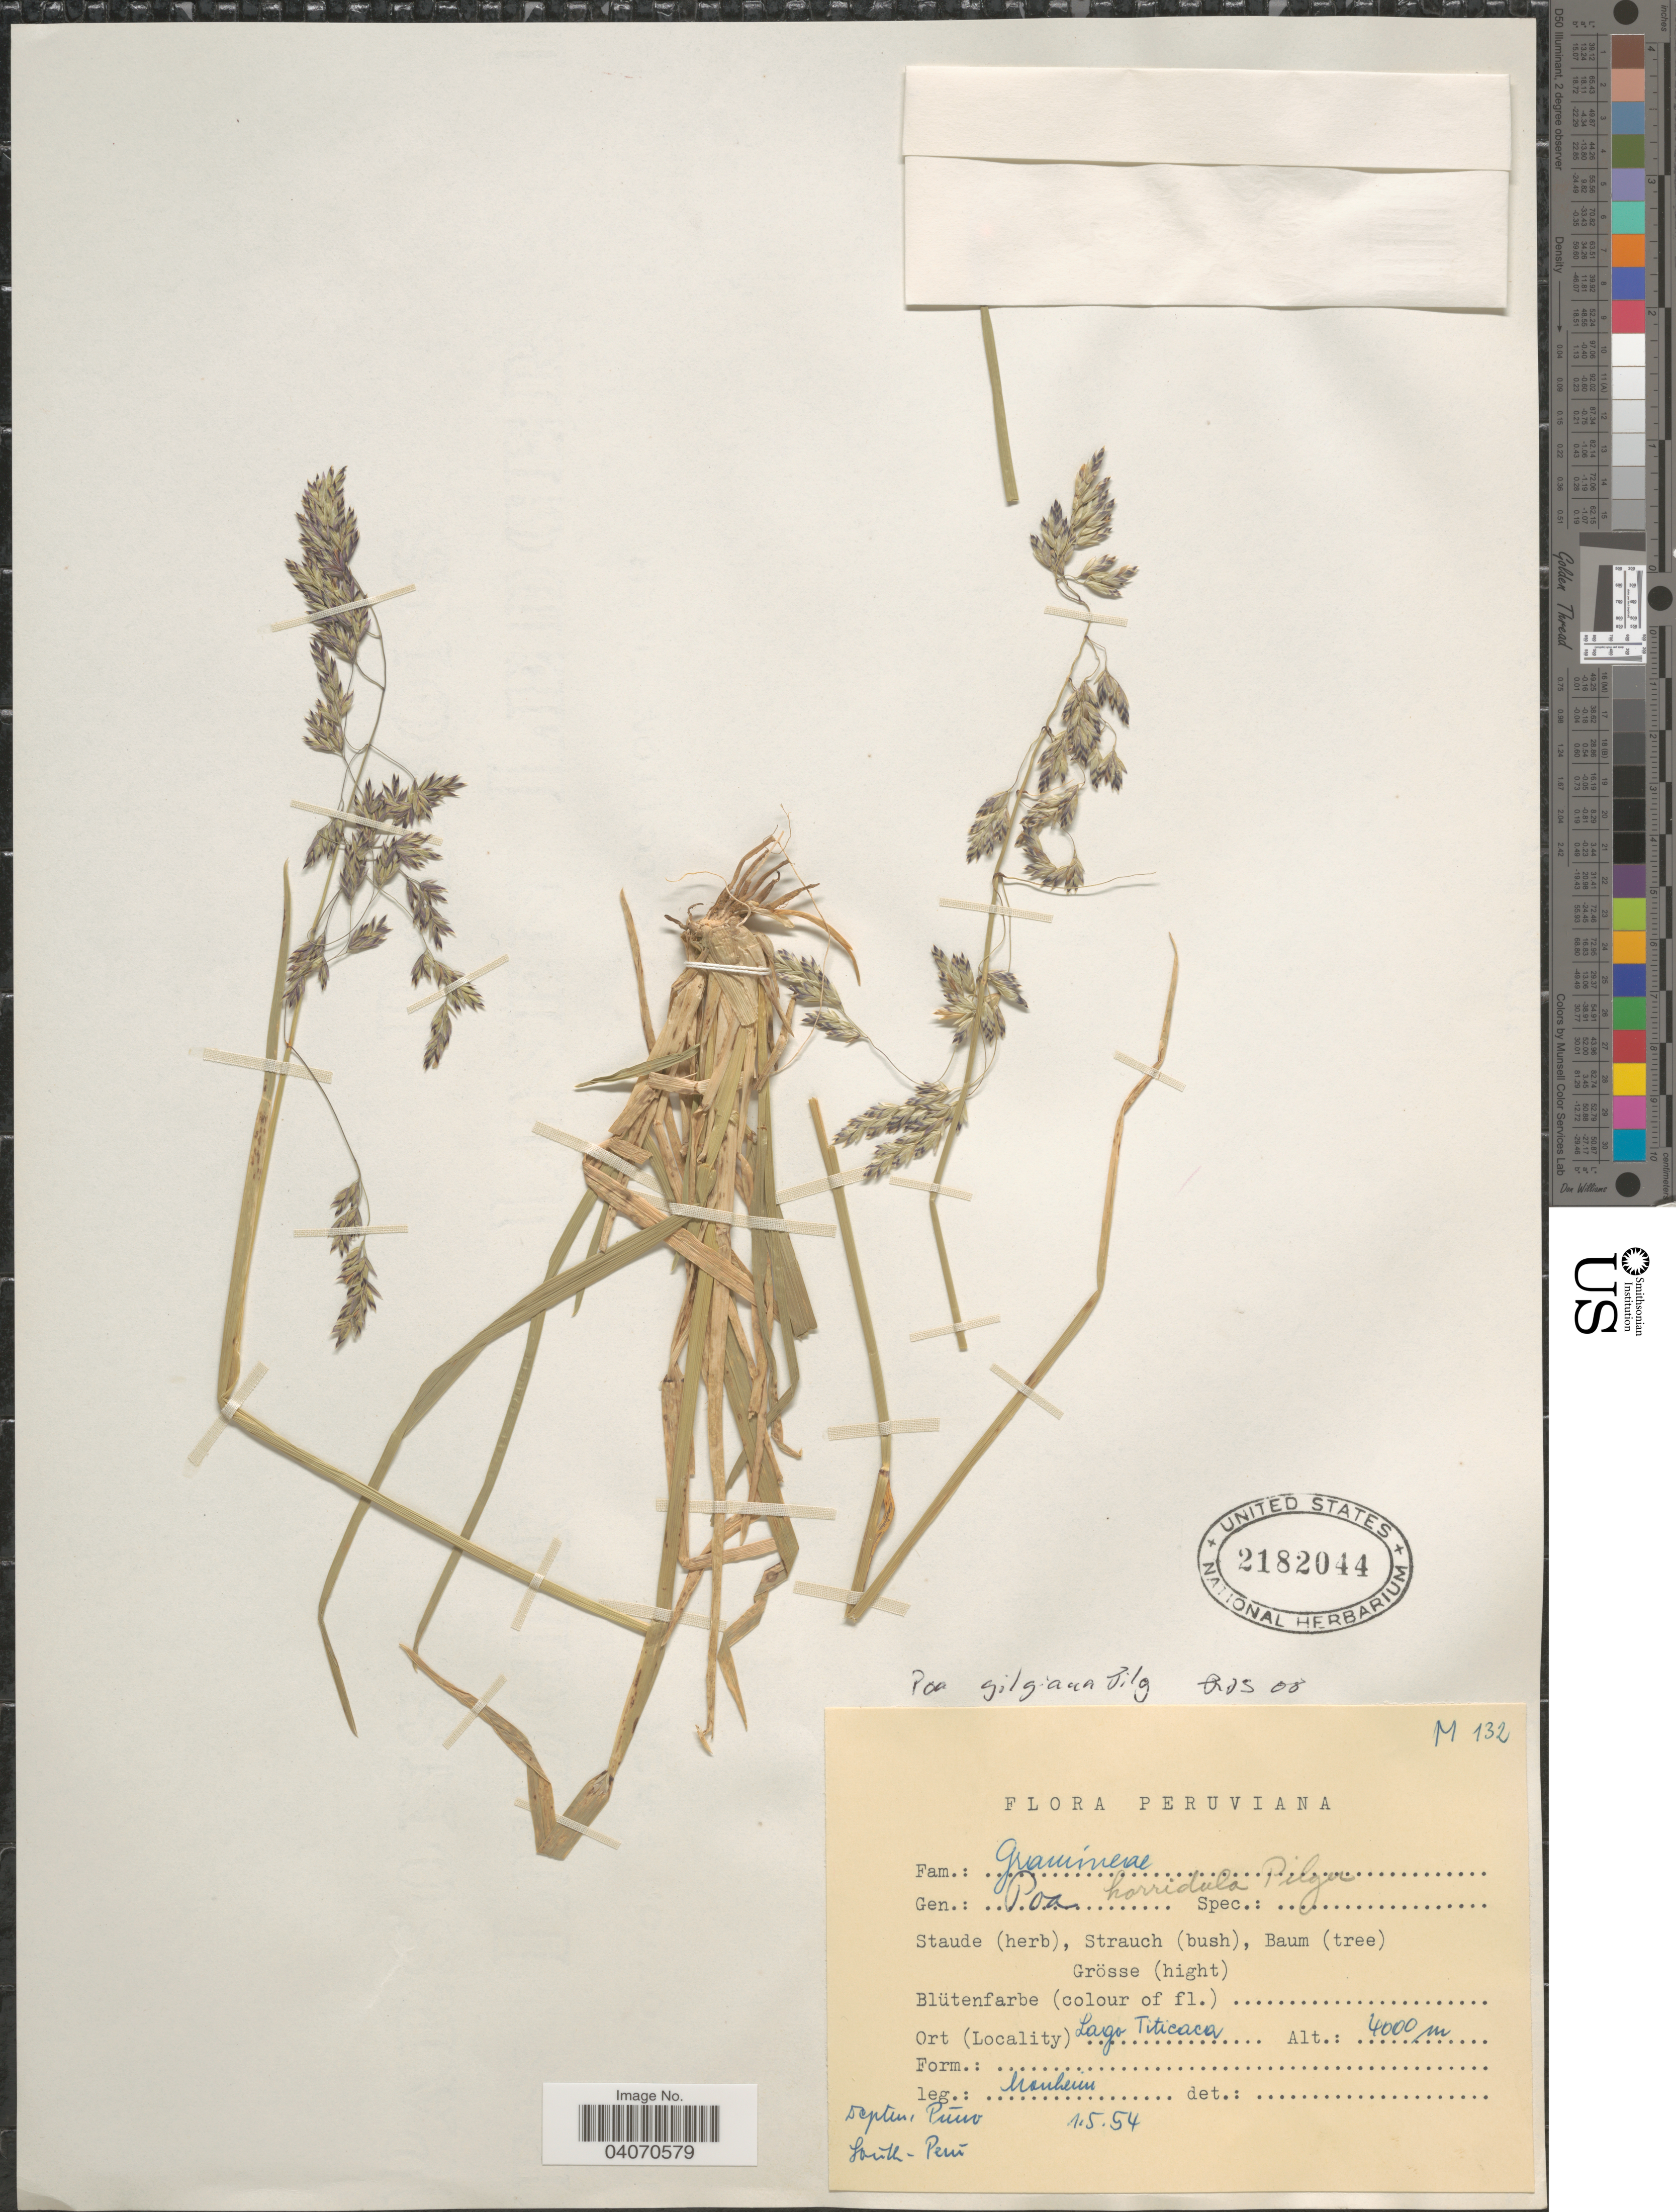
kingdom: Plantae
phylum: Tracheophyta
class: Liliopsida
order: Poales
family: Poaceae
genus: Poa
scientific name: Poa gilgiana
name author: Pilg.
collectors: Manheim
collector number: M132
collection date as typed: Transcribed d/m/y: 1/5/54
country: Peru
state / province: Puno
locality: Lago Titicaca. Deptm. Puño. South-Peru.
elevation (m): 4000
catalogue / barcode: US 2182044